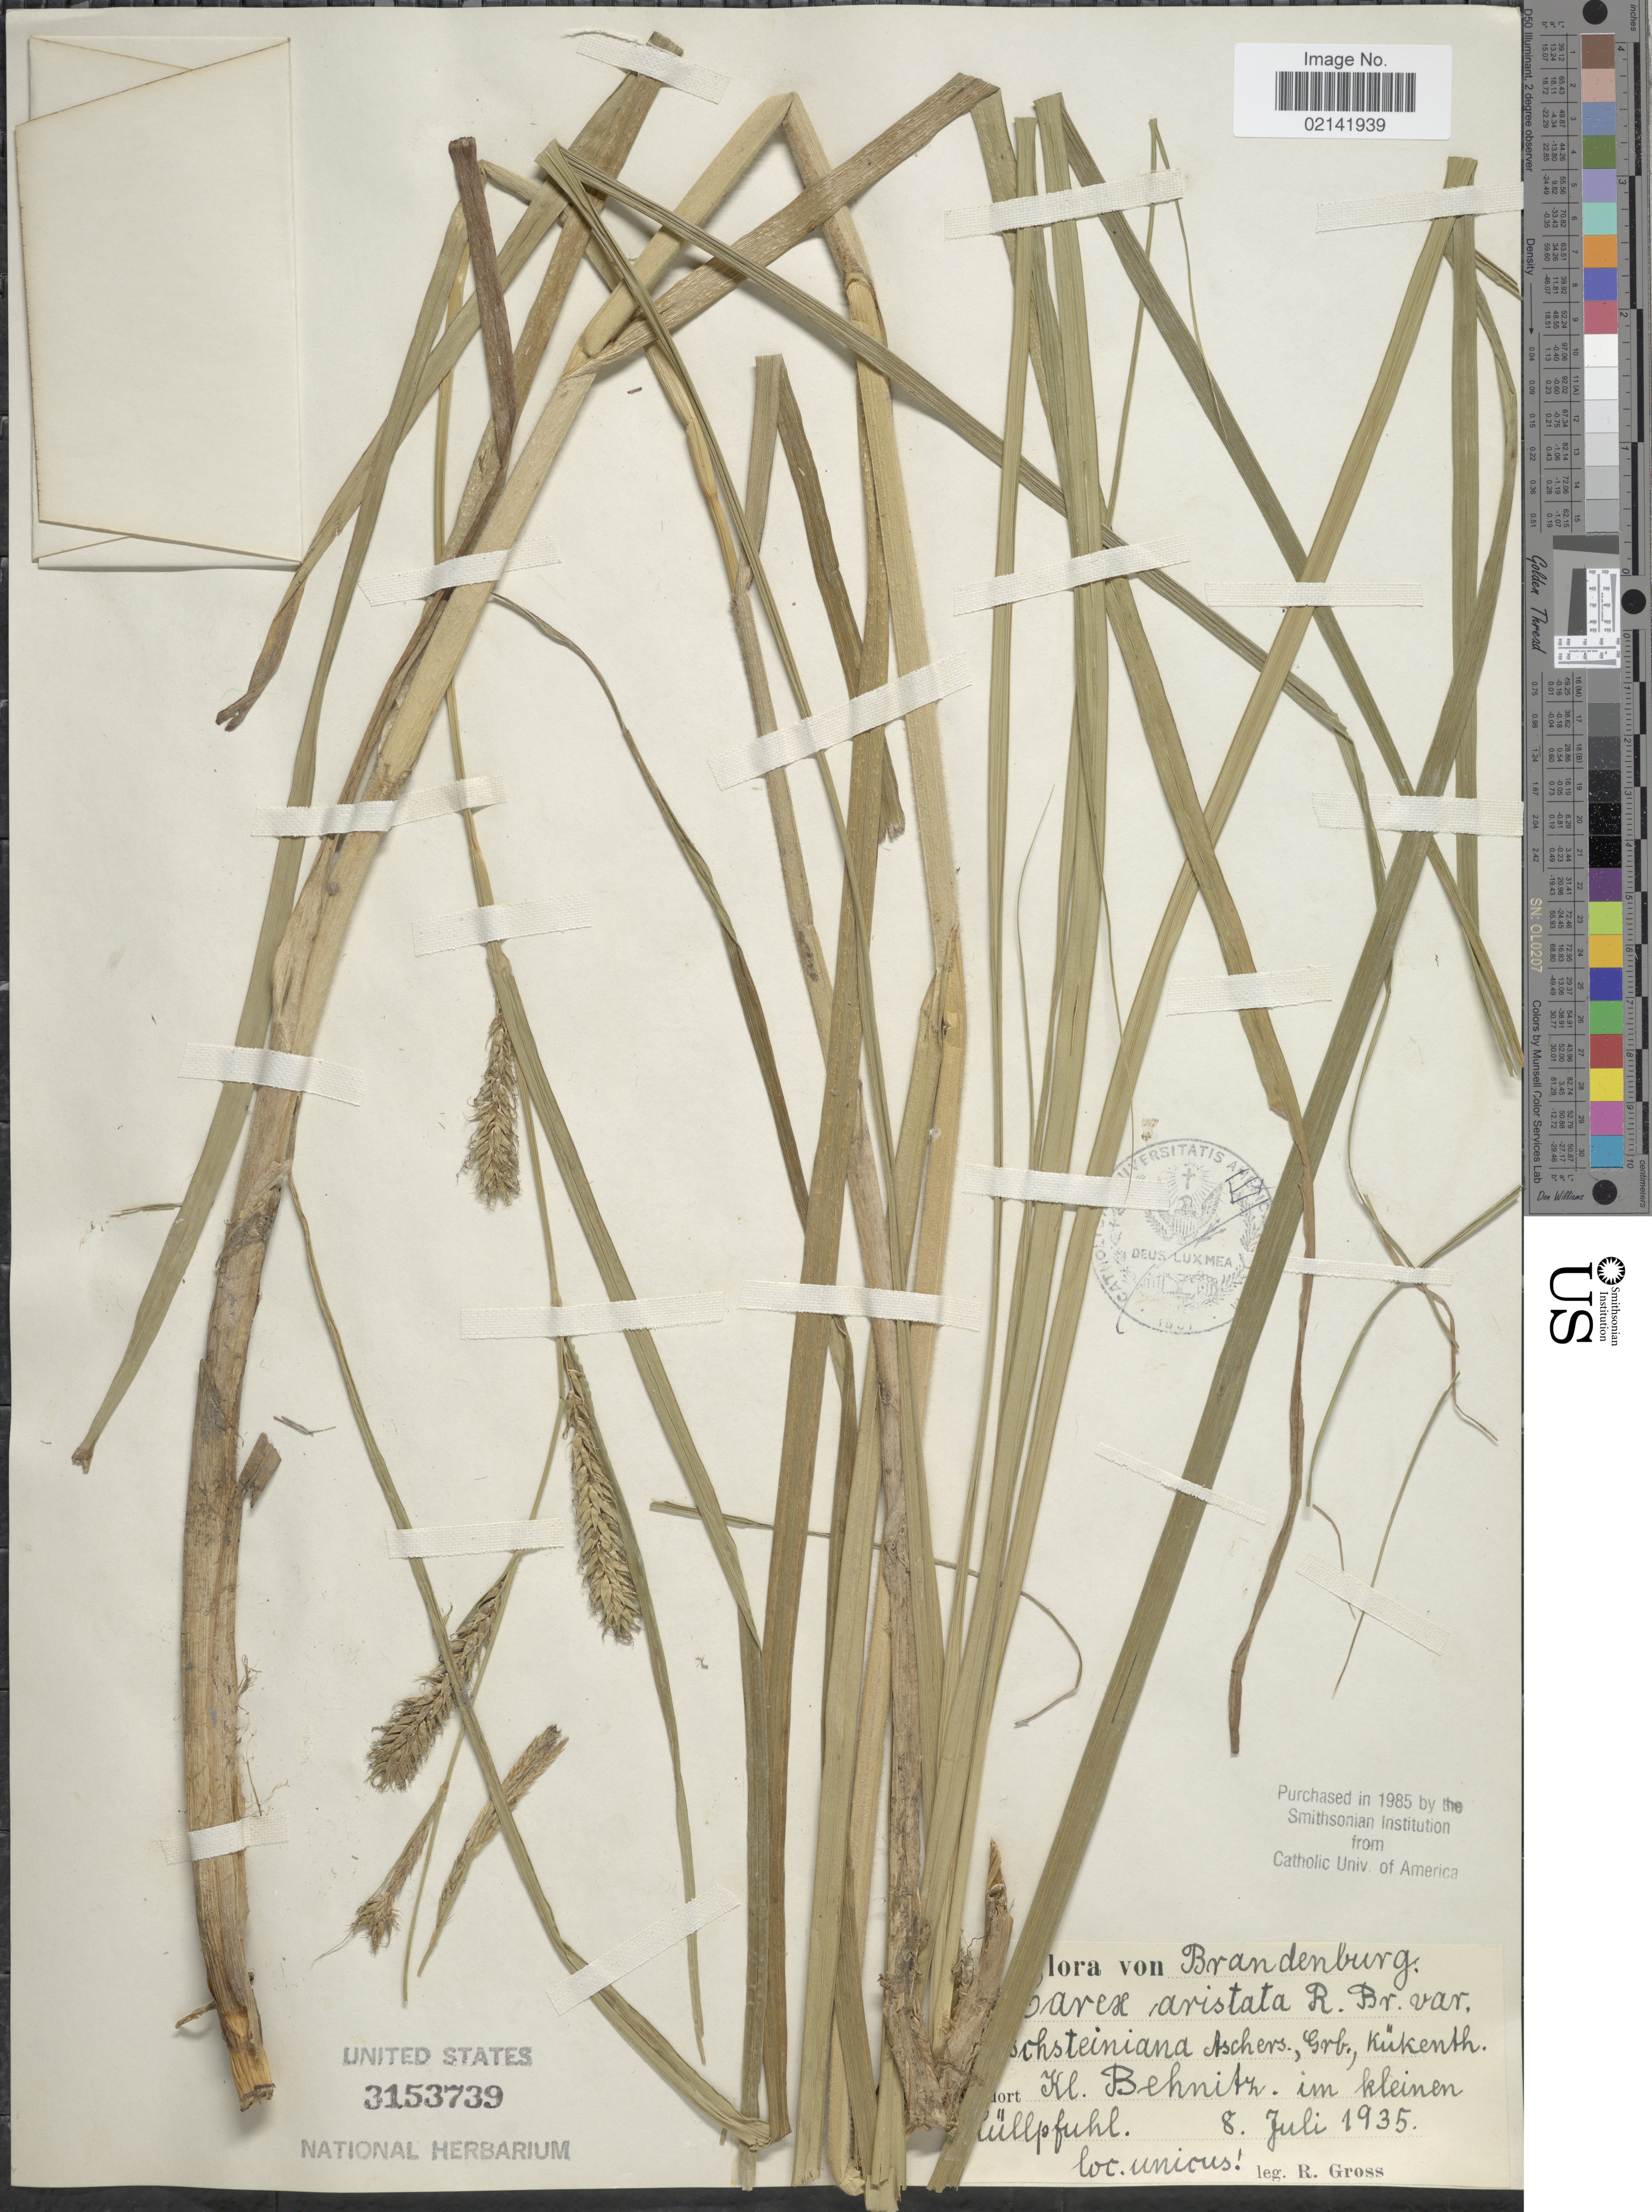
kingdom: Plantae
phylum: Tracheophyta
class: Liliopsida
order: Poales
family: Cyperaceae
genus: Carex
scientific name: Carex atherodes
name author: Spreng.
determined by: Strong, Mark T., (BOT), Smithsonian Institution - National Museum of Natural History (UNITED STATES)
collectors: R. Gross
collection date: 1935-07-08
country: Germany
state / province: Brandenburg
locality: Kl. Behnitz. im kleinen [illegible text]ullpfuhl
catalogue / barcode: US 3153739